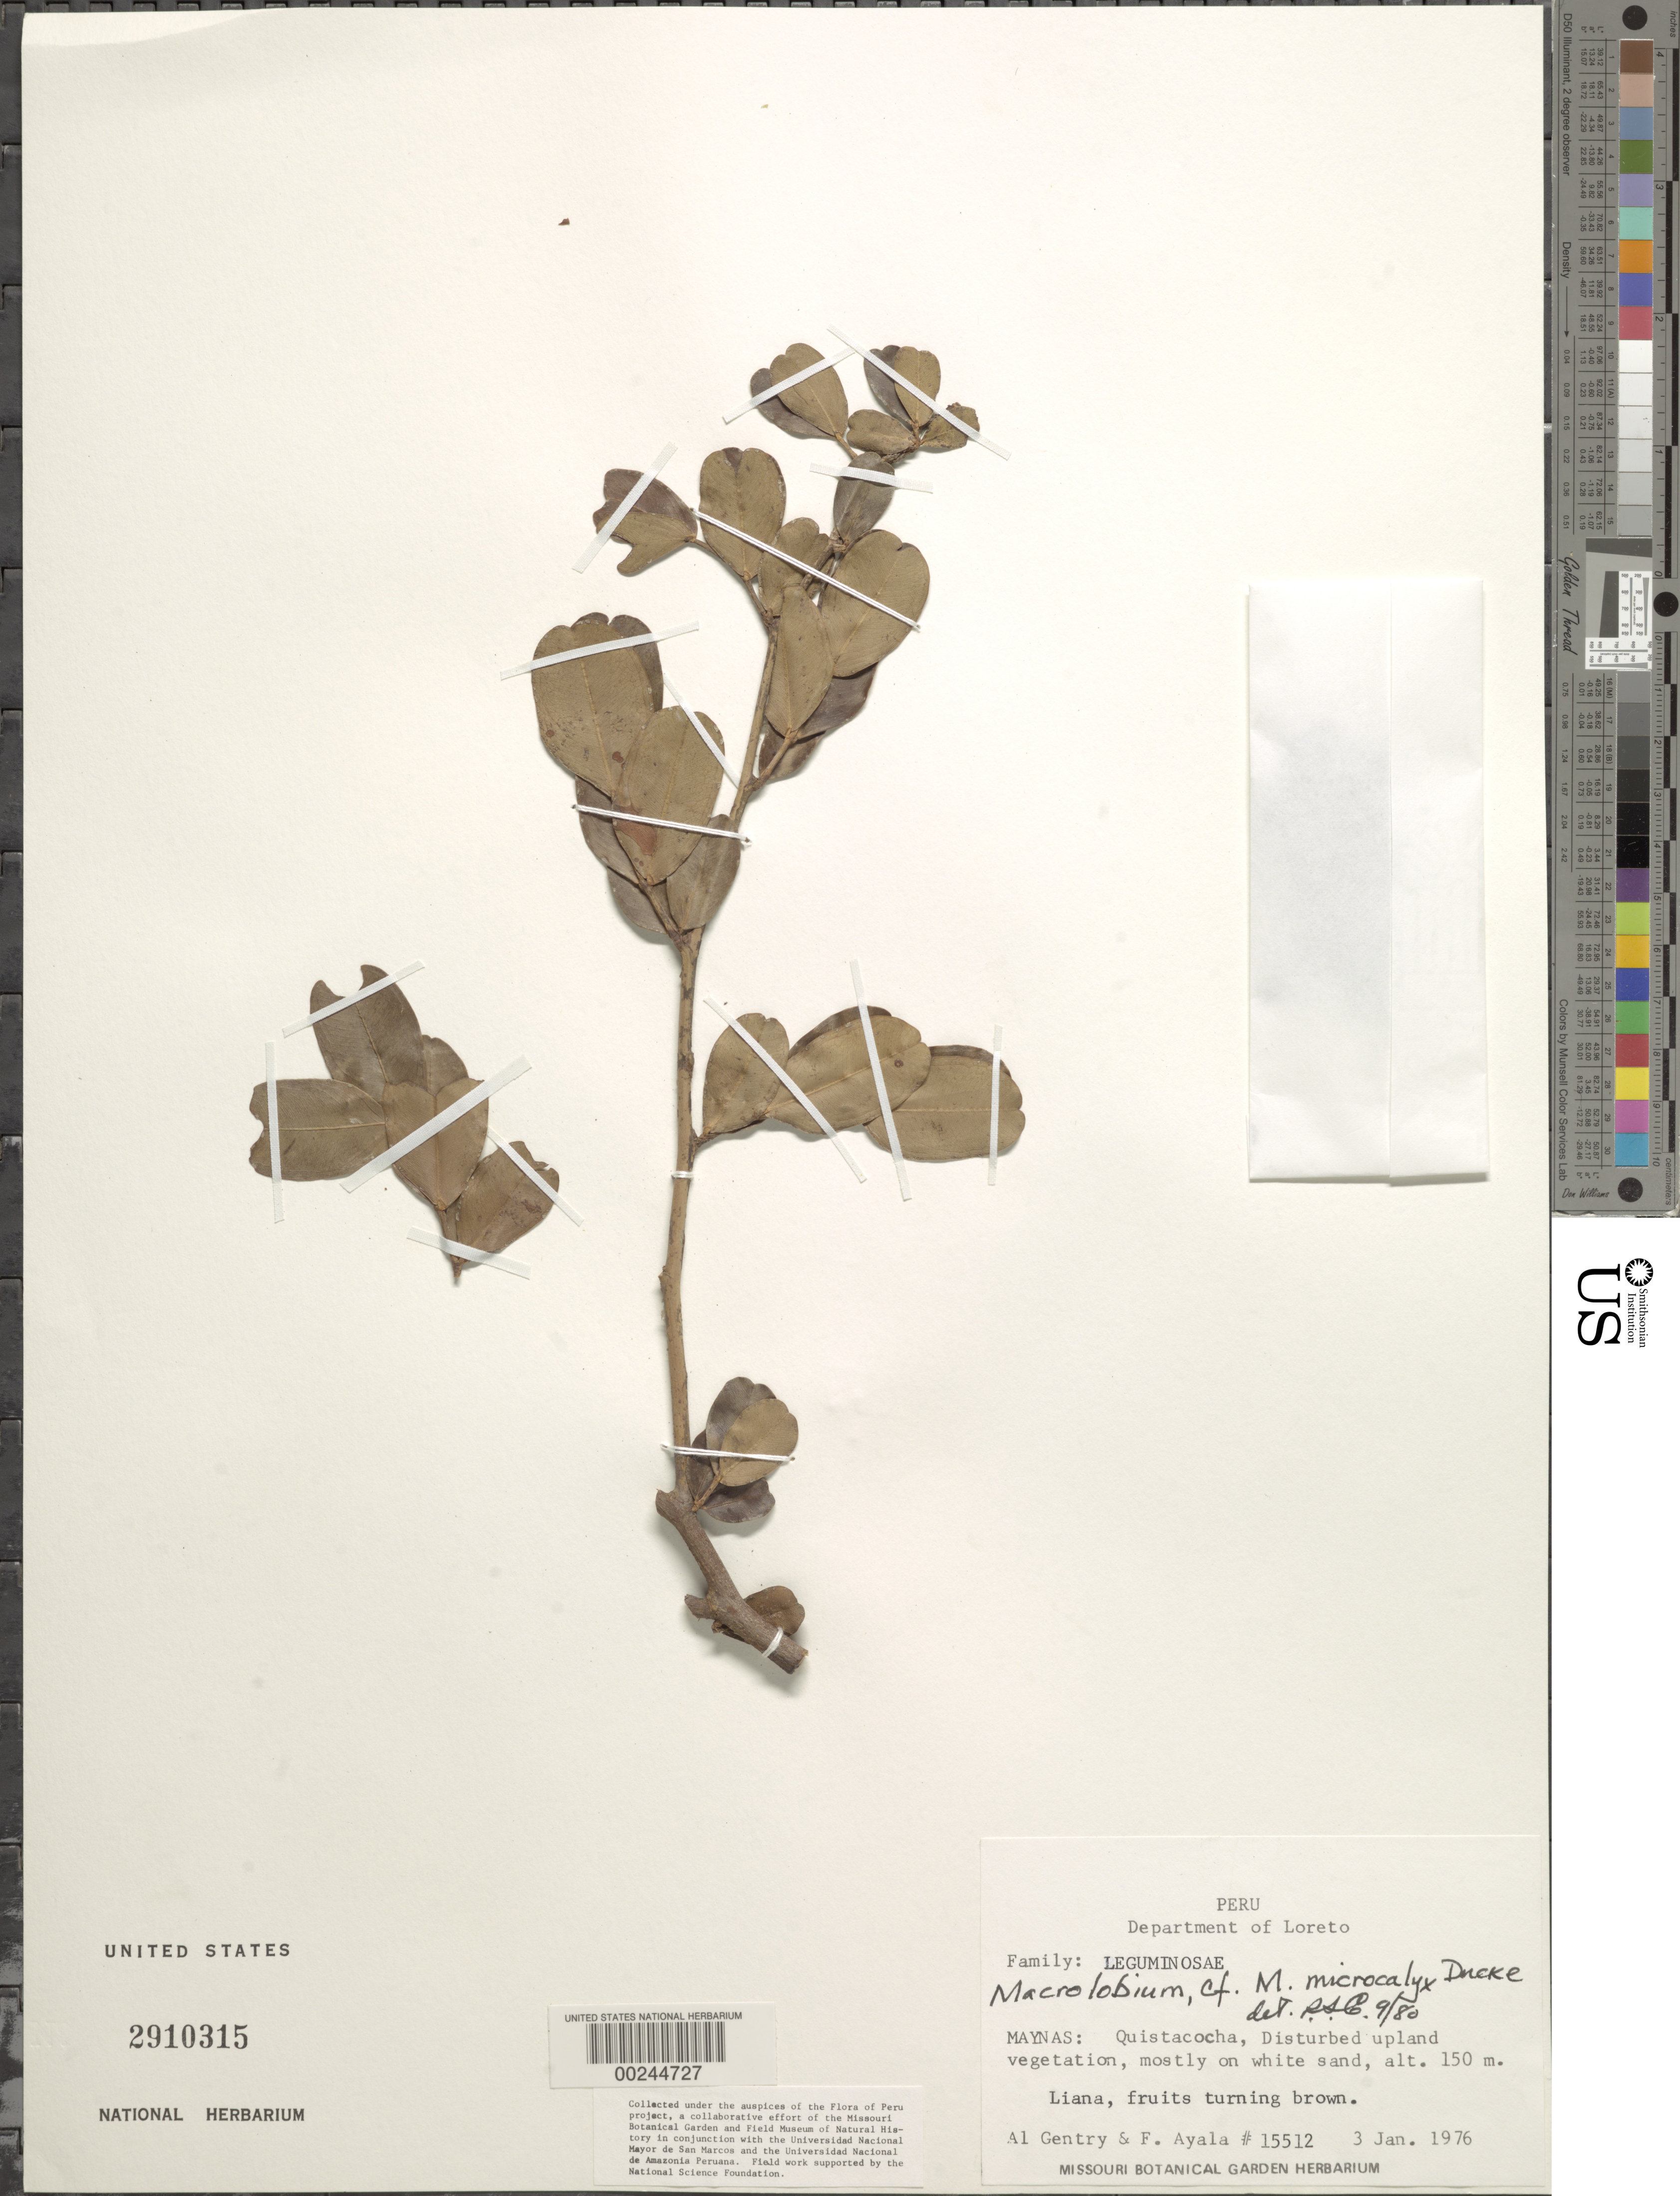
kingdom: Plantae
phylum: Tracheophyta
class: Magnoliopsida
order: Fabales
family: Fabaceae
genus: Macrolobium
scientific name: Macrolobium microcalyx var. microcalyx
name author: Ducke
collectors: A. H. Gentry & F. Ayala F.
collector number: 15512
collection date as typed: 03 Jan 1976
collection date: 1976-01-03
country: Peru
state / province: Loreto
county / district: Maynas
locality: Quistacocha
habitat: Disturbed upland vegetation, mostly on white sand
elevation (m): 672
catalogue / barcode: US 2910315